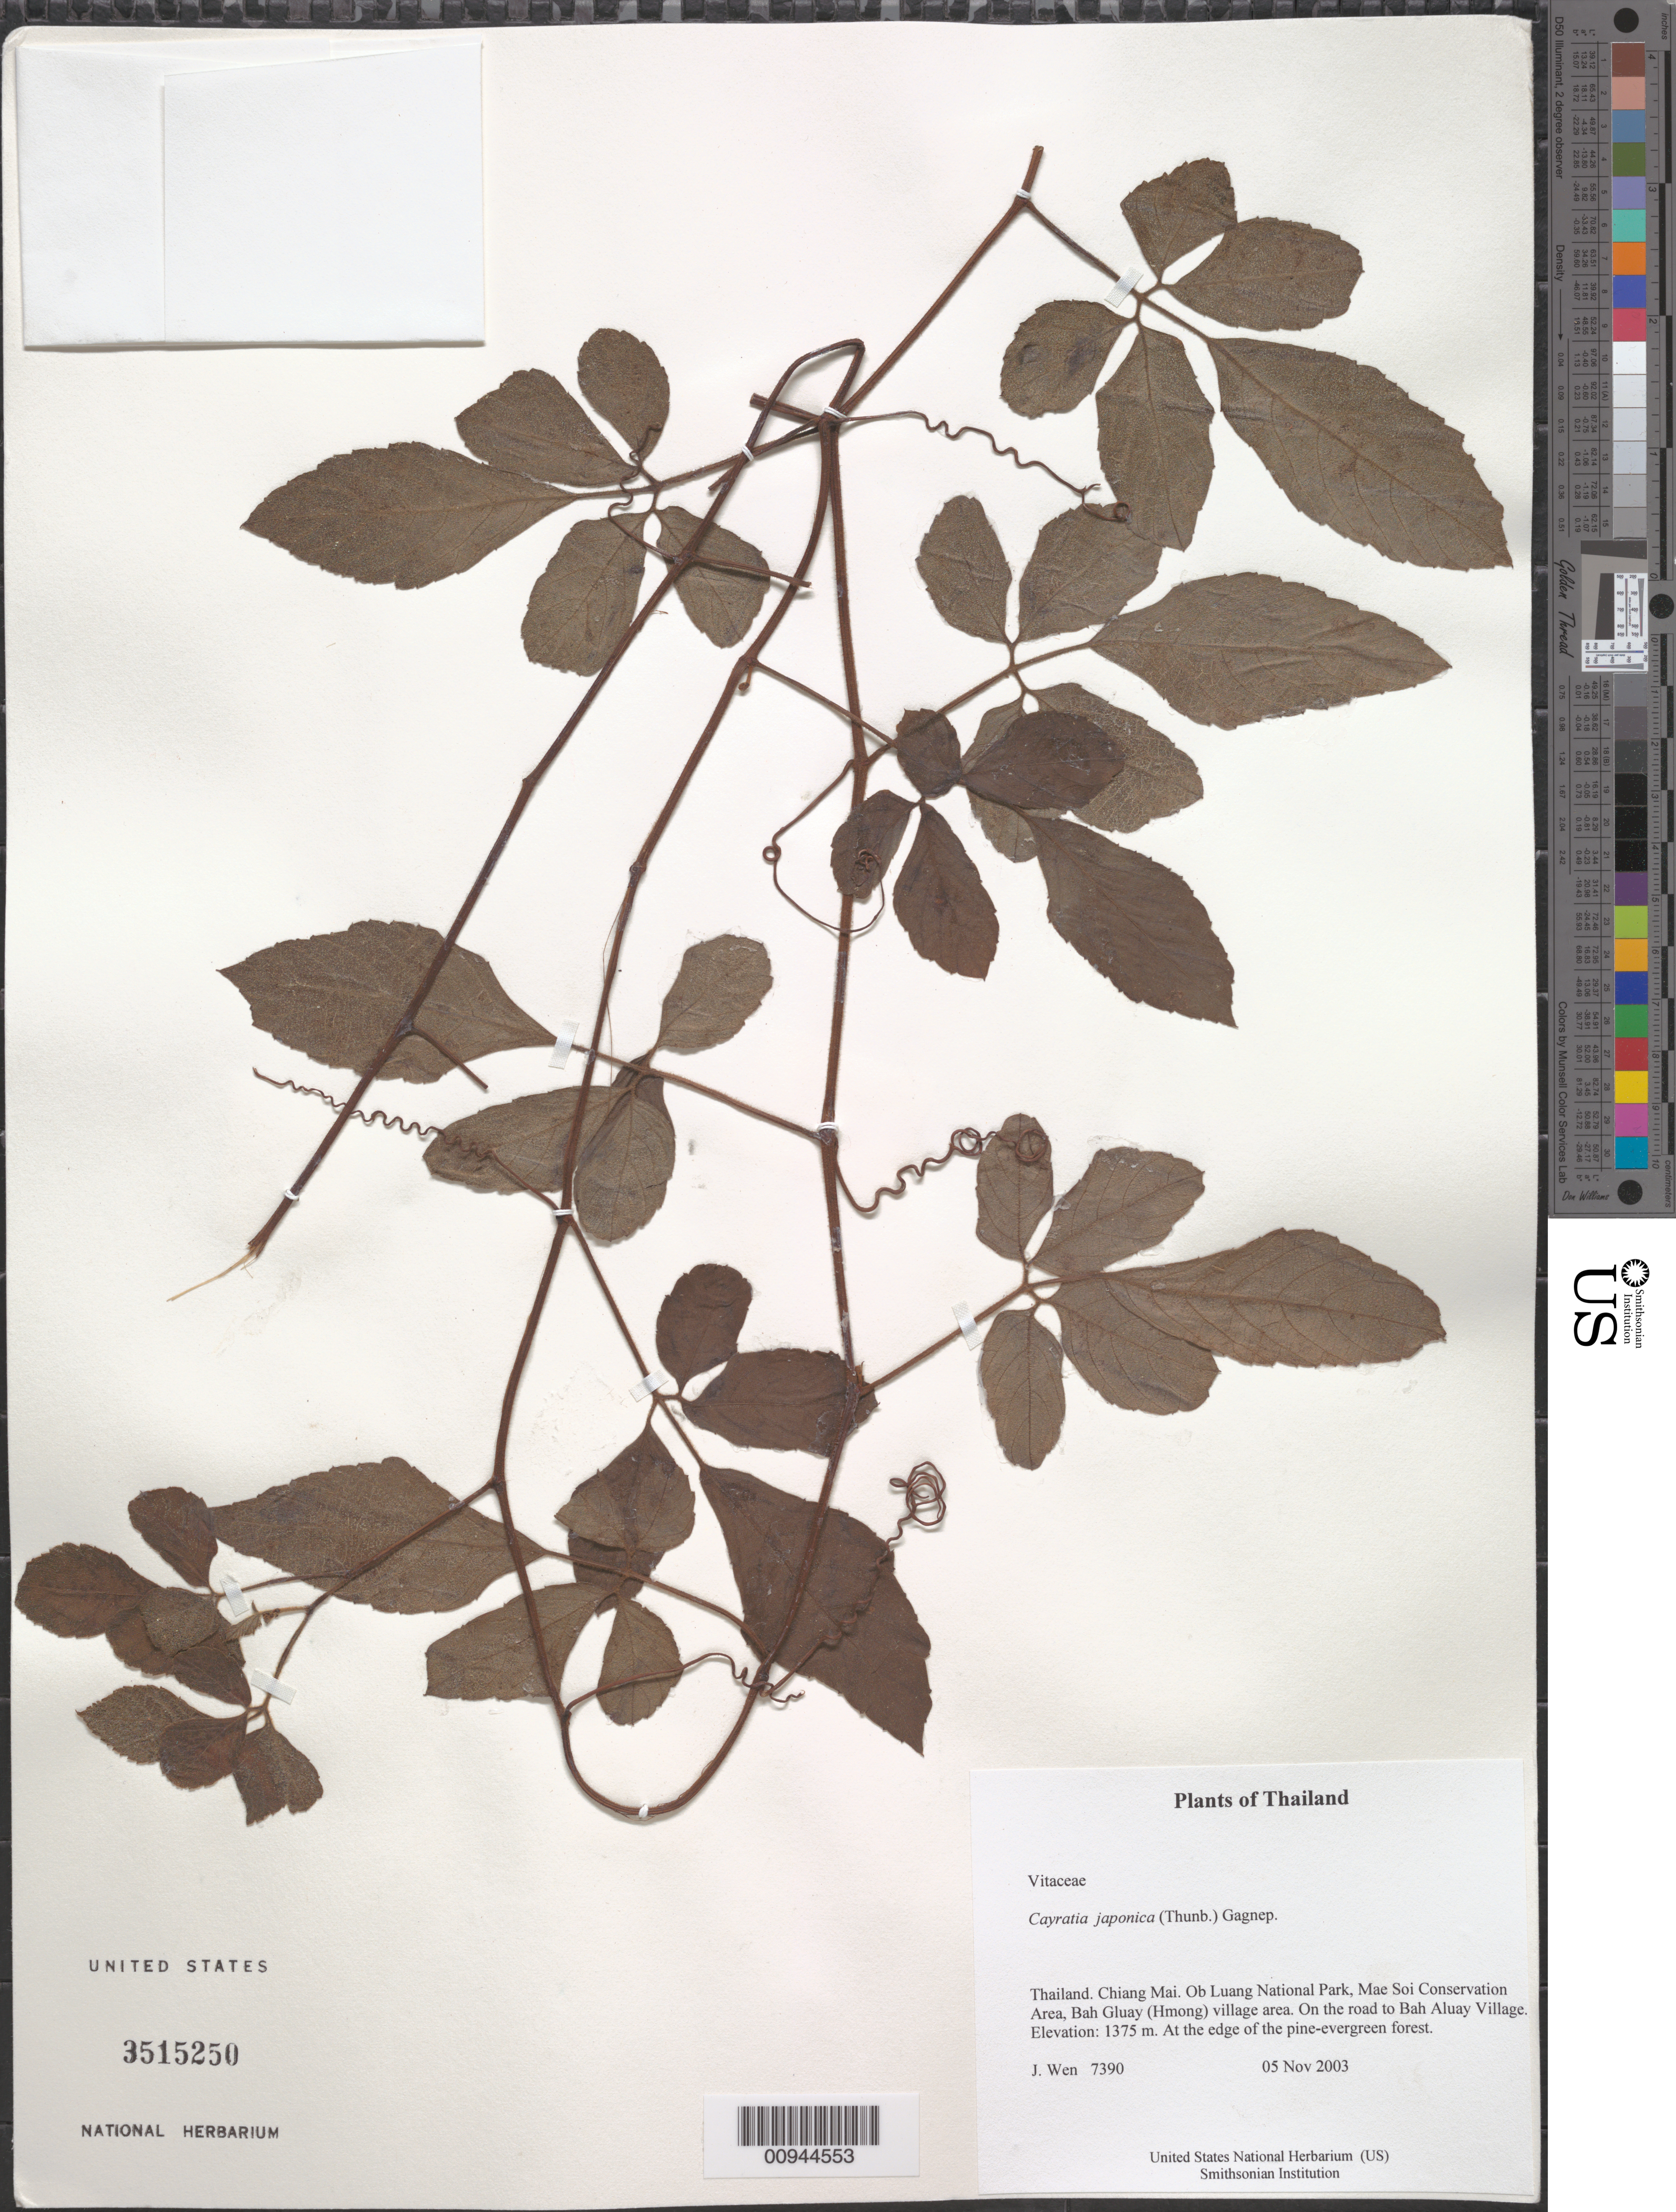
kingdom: Plantae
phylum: Tracheophyta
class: Magnoliopsida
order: Vitales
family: Vitaceae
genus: Causonis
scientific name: Causonis japonica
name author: (Thunb.) Raf.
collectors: J. Wen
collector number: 7390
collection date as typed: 05 Nov 2003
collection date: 2003-11-05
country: Thailand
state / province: Chiang Mai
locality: Ob Luang National Park, Mae Soi Conservation Area, Bah Gluay (Hmong) village area. On the road to Bah Aluay Village.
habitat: At the edge of the pine-evergreen forest.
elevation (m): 1375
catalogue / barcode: US 3515250